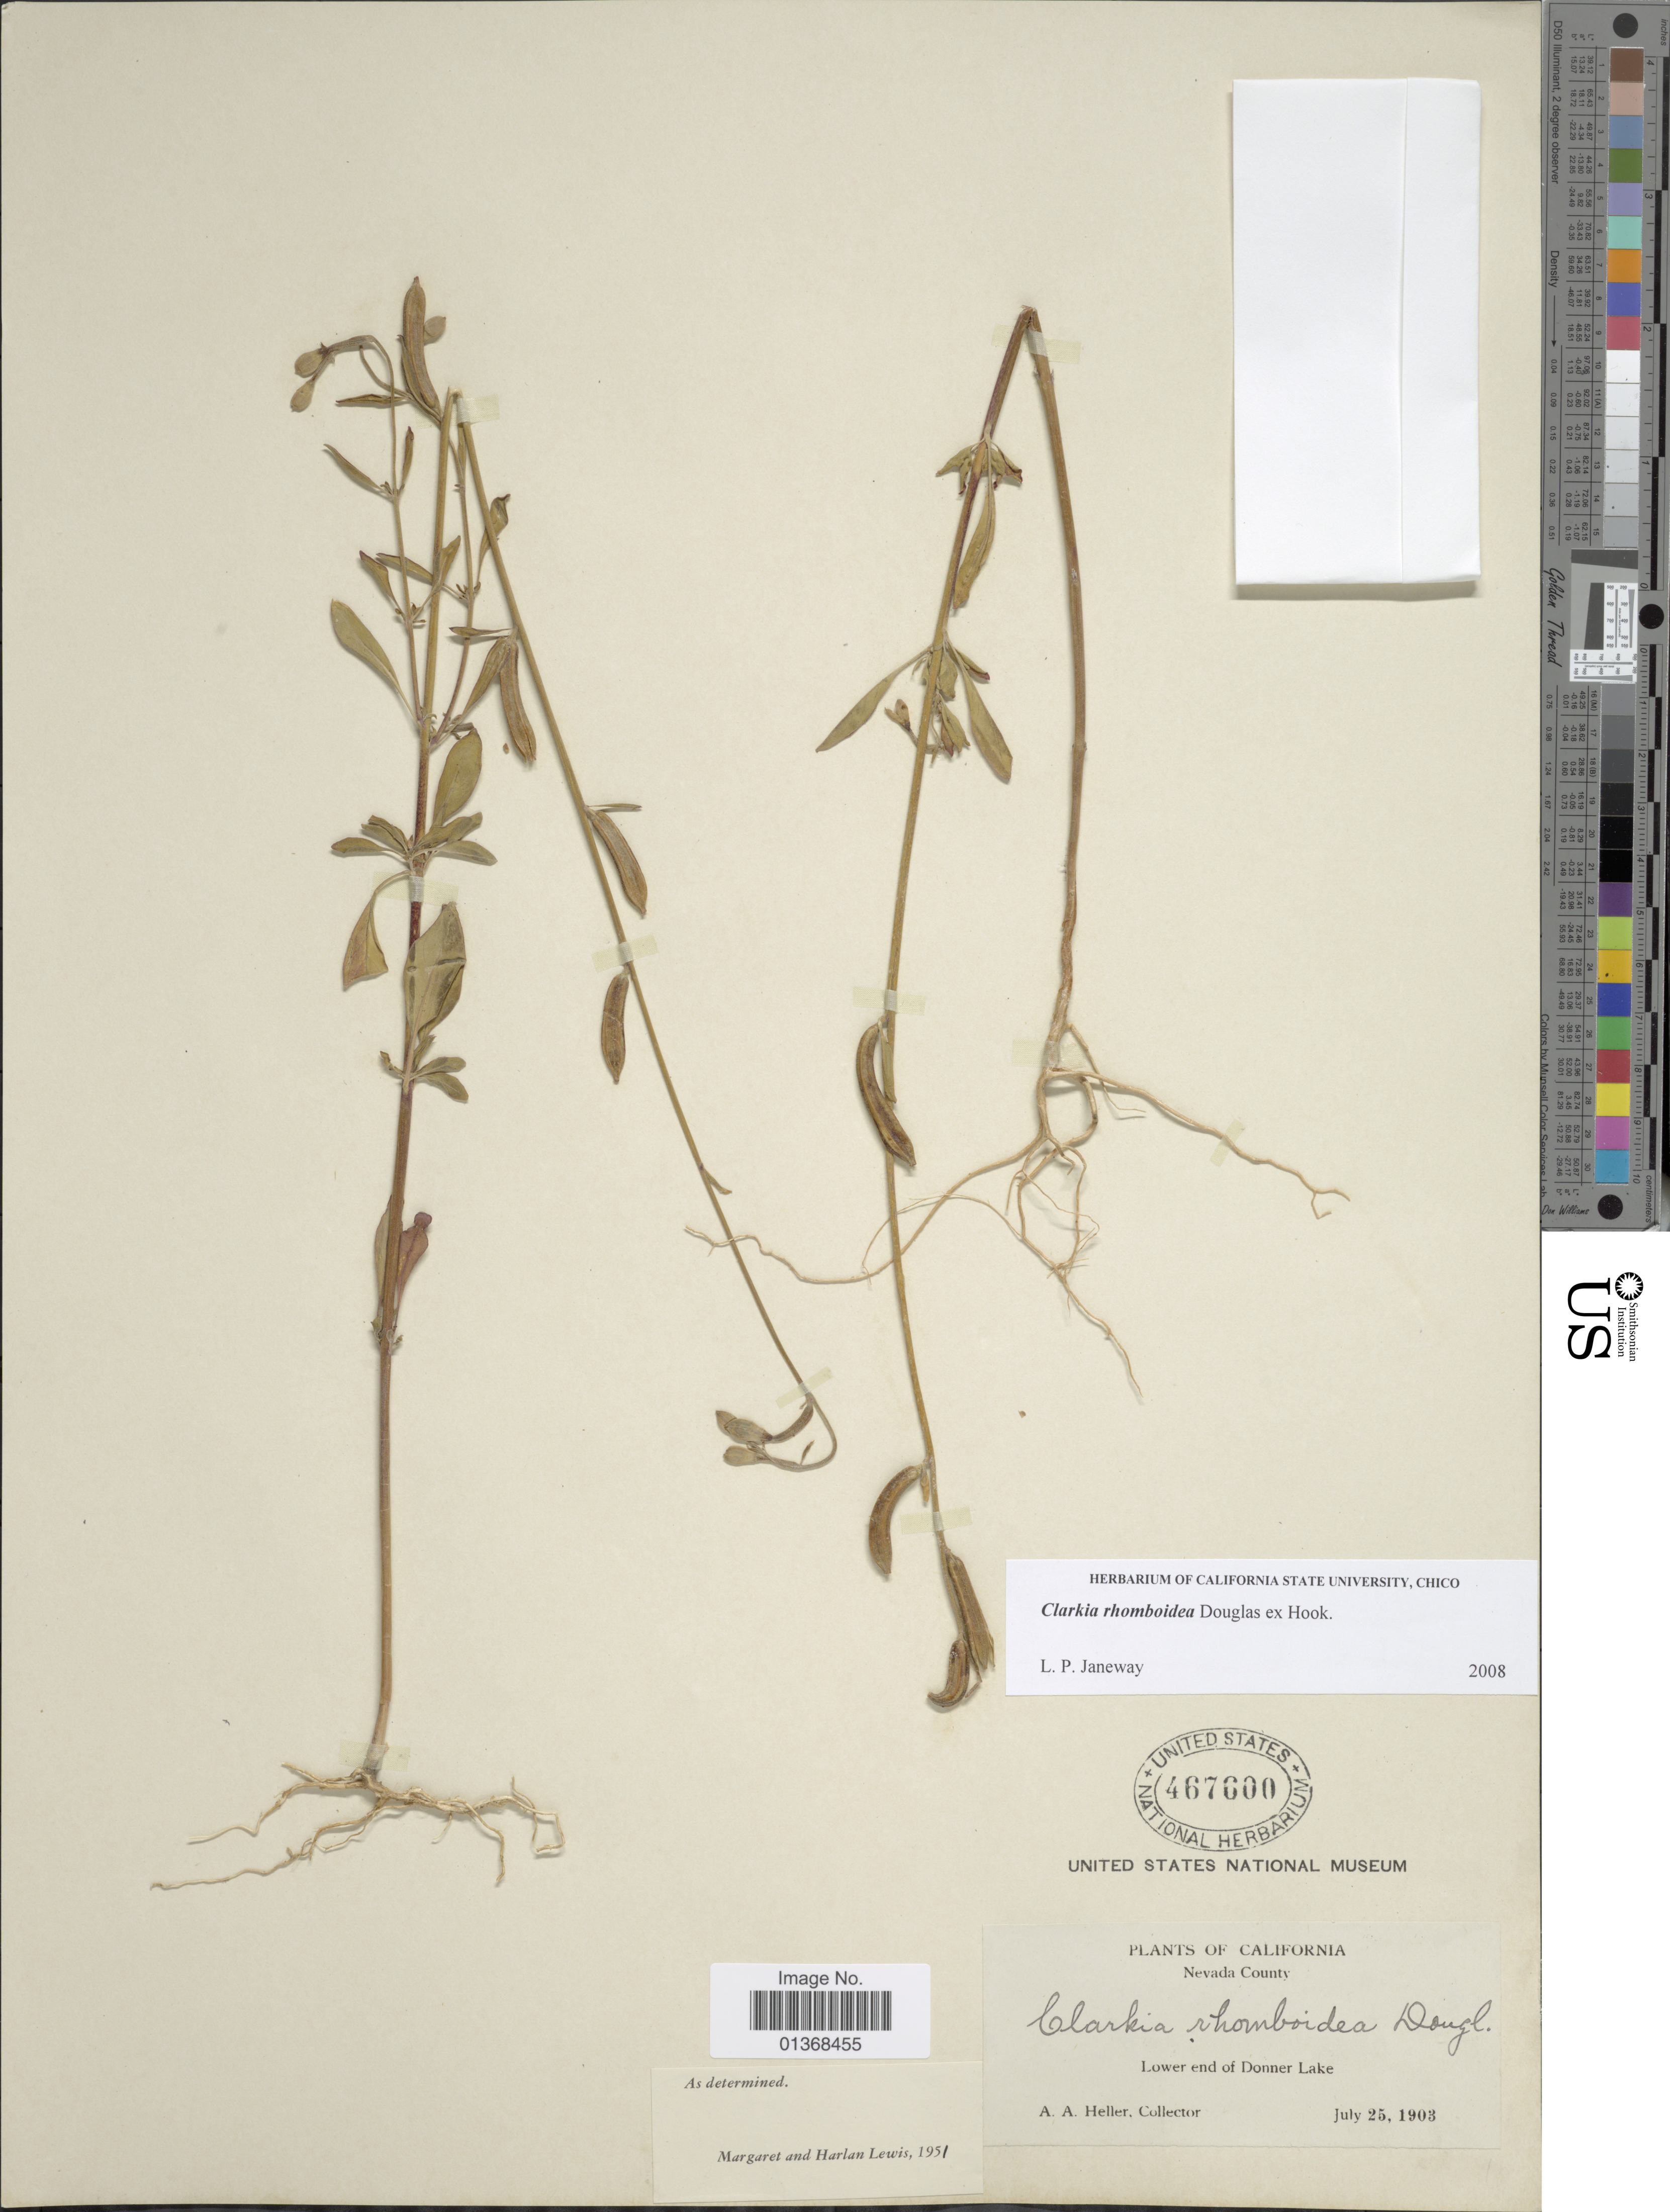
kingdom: Plantae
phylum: Tracheophyta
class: Magnoliopsida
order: Myrtales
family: Onagraceae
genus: Clarkia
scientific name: Clarkia rhomboidea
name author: Douglas ex Hook.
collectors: A. A. Heller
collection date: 1903-07-25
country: United States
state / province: California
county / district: Nevada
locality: Nevada County, Lower end of Donner Lake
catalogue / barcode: US 467600